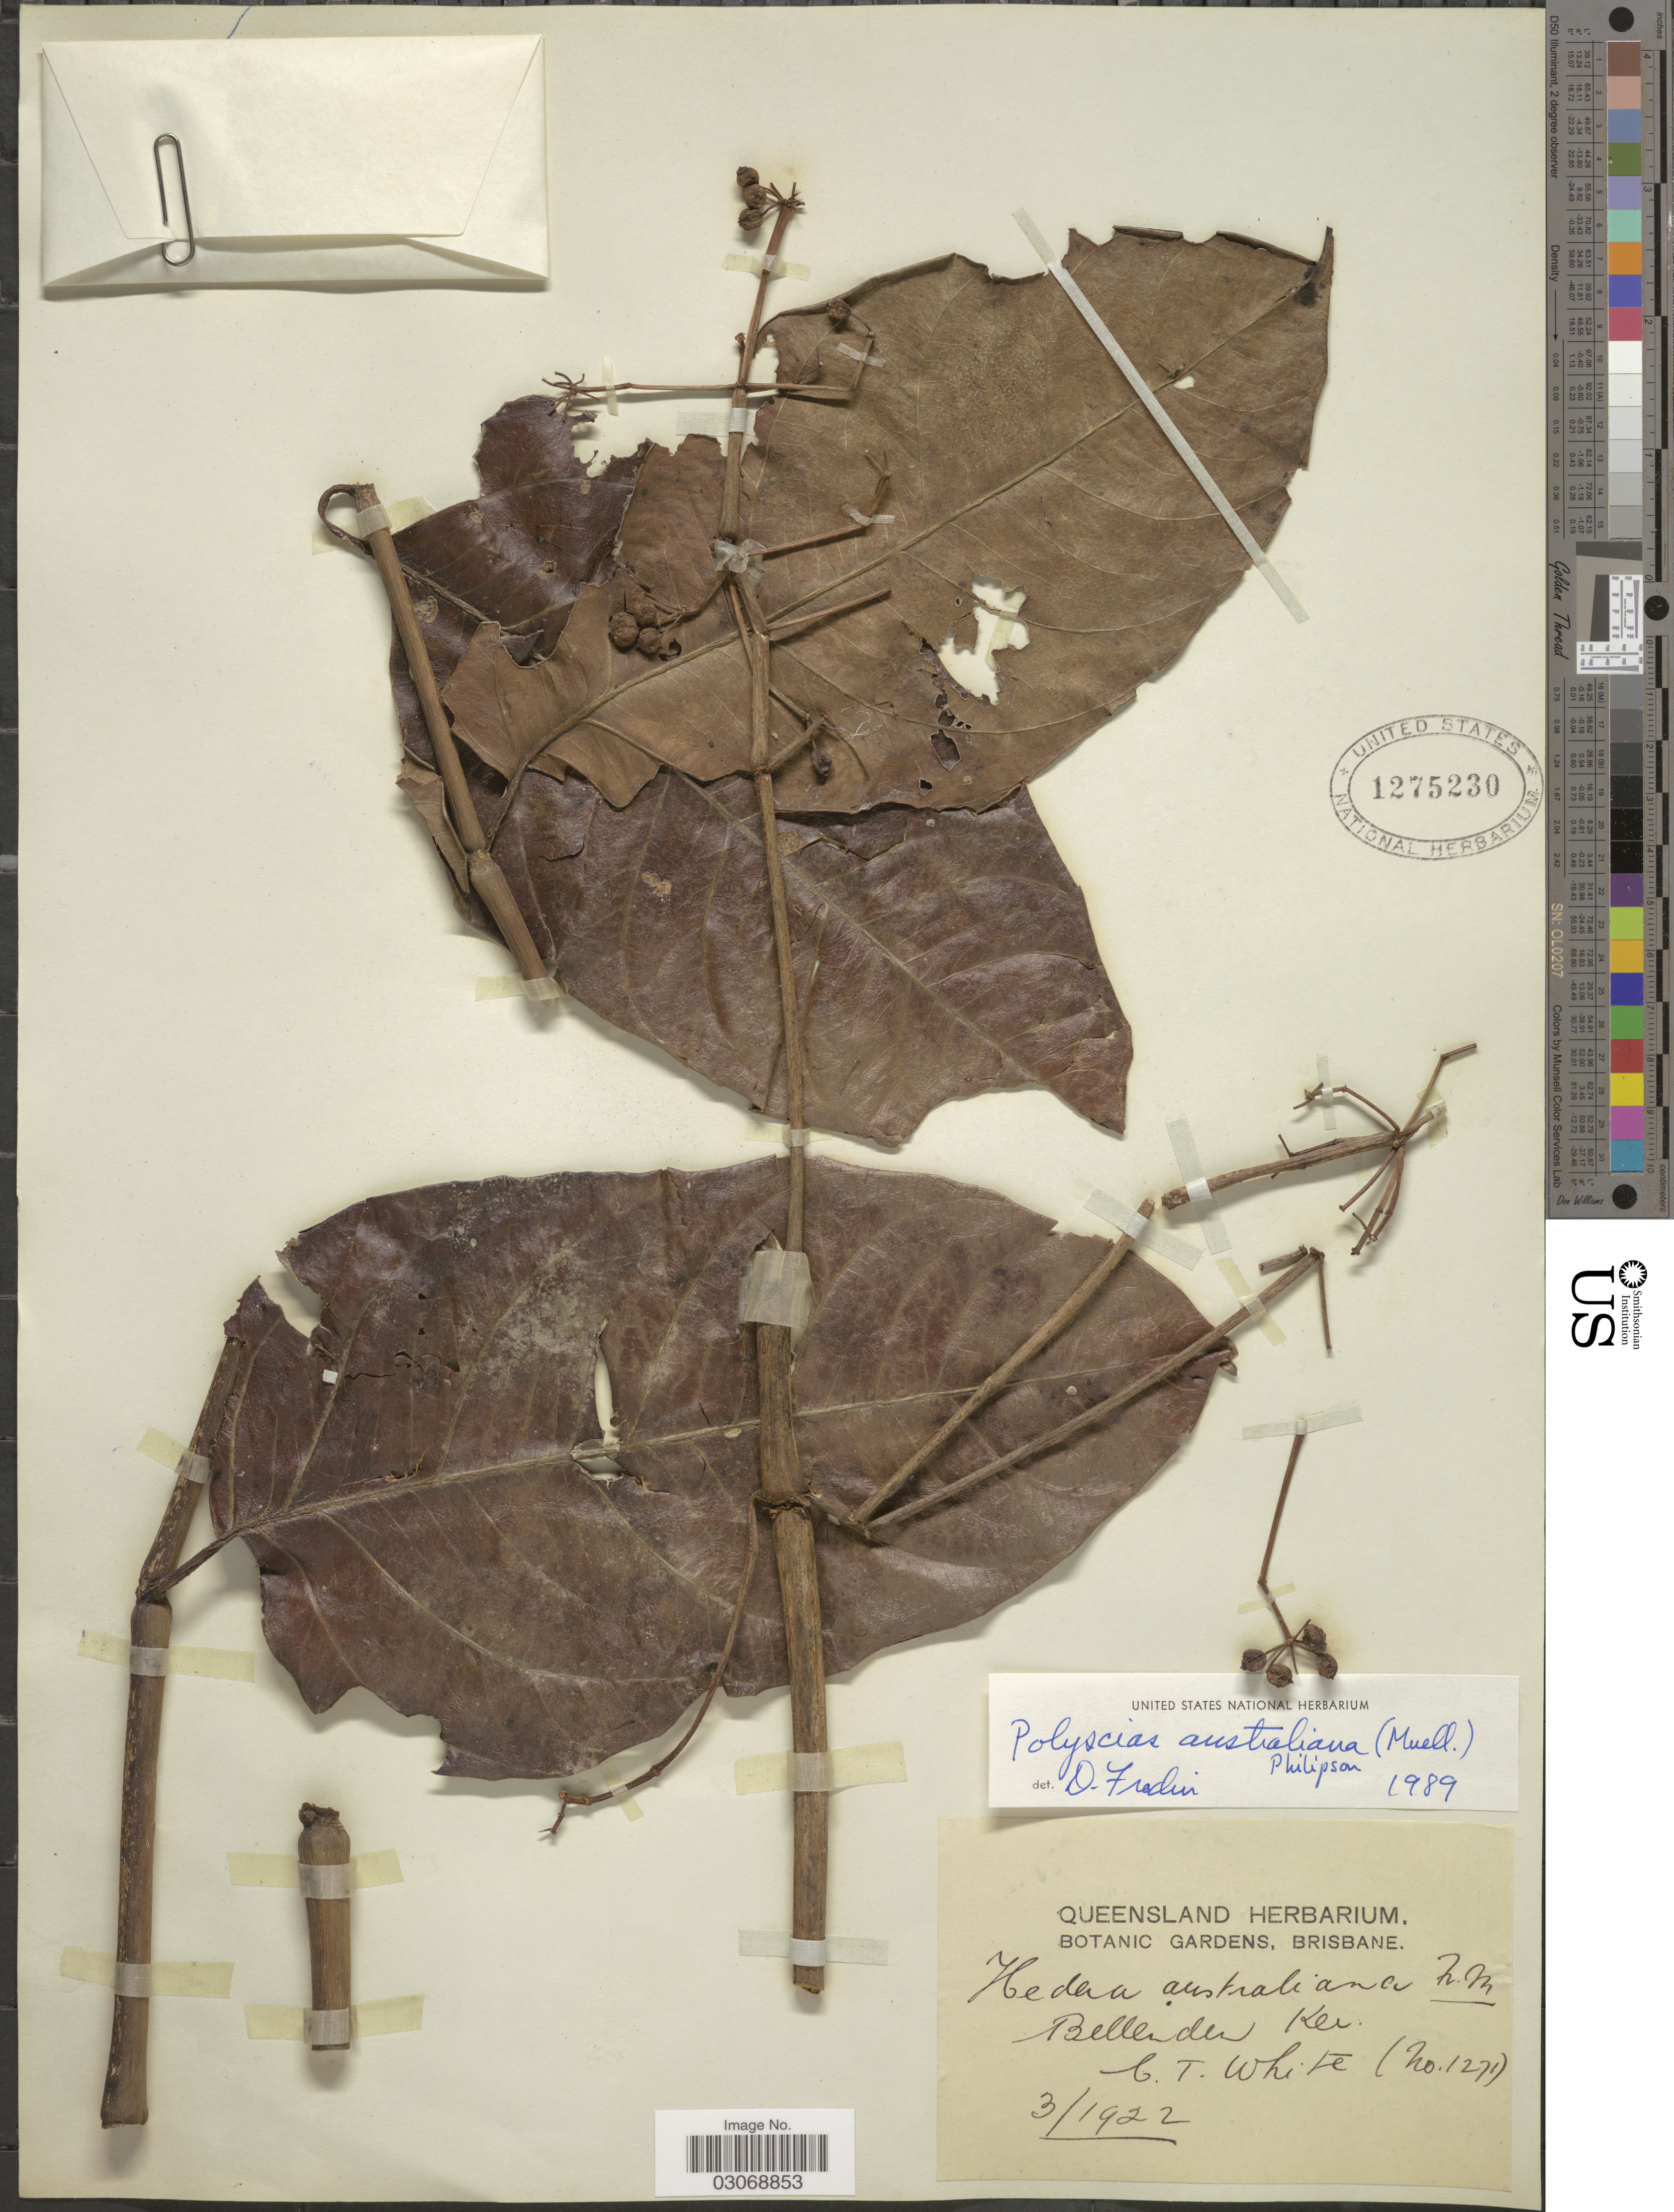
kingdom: Plantae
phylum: Tracheophyta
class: Magnoliopsida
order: Apiales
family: Araliaceae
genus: Polyscias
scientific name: Polyscias australiana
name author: (F. Muell.) Philipson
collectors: C. T. White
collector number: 1271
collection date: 1922-03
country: Australia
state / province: Queensland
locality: Bellender Ker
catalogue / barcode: US 1275230